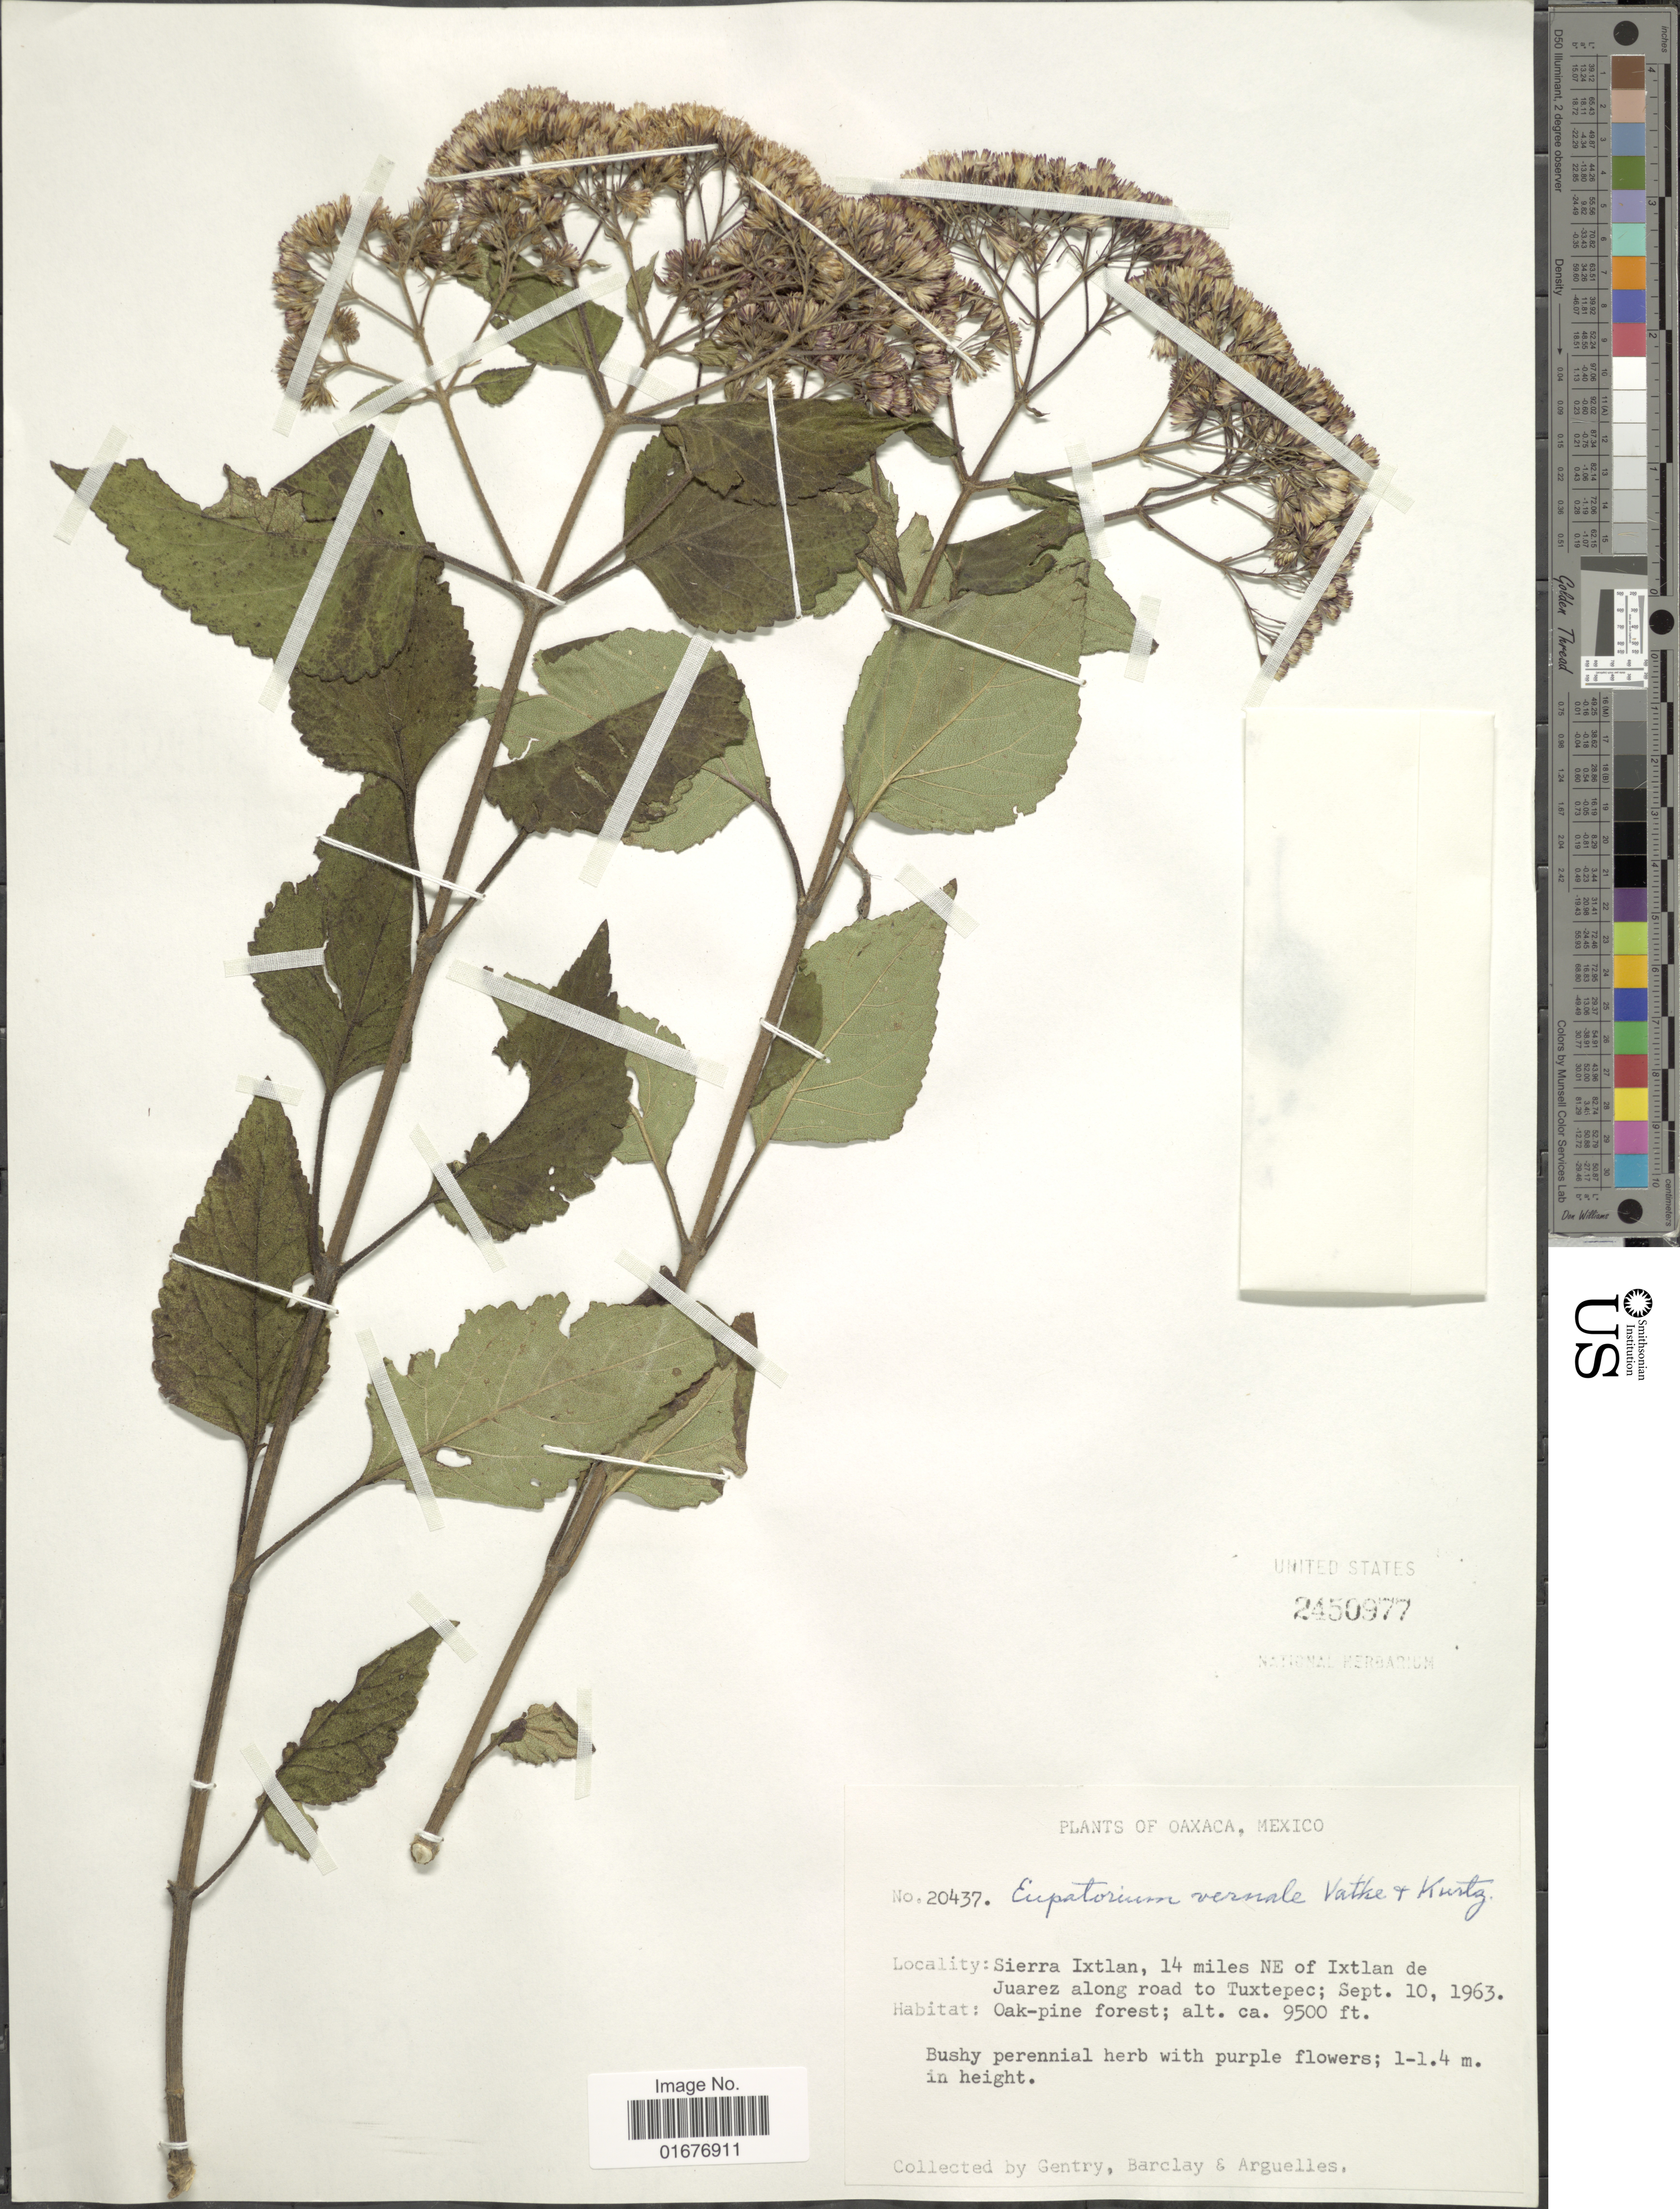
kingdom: Plantae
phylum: Tracheophyta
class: Magnoliopsida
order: Asterales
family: Asteraceae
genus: Ageratina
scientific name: Ageratina subpenninervia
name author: (Sch. Bip. ex Klatt) R.M. King & H. Rob.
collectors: Gentry, --, -- Barclay & Arguelles, --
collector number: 20437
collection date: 1963-09-10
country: Mexico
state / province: Oaxaca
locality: Sierra Ixtlan, 14 miles NE of Ixtlan de Juarez along road to Tuxtepec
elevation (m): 2896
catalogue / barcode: US 2450977